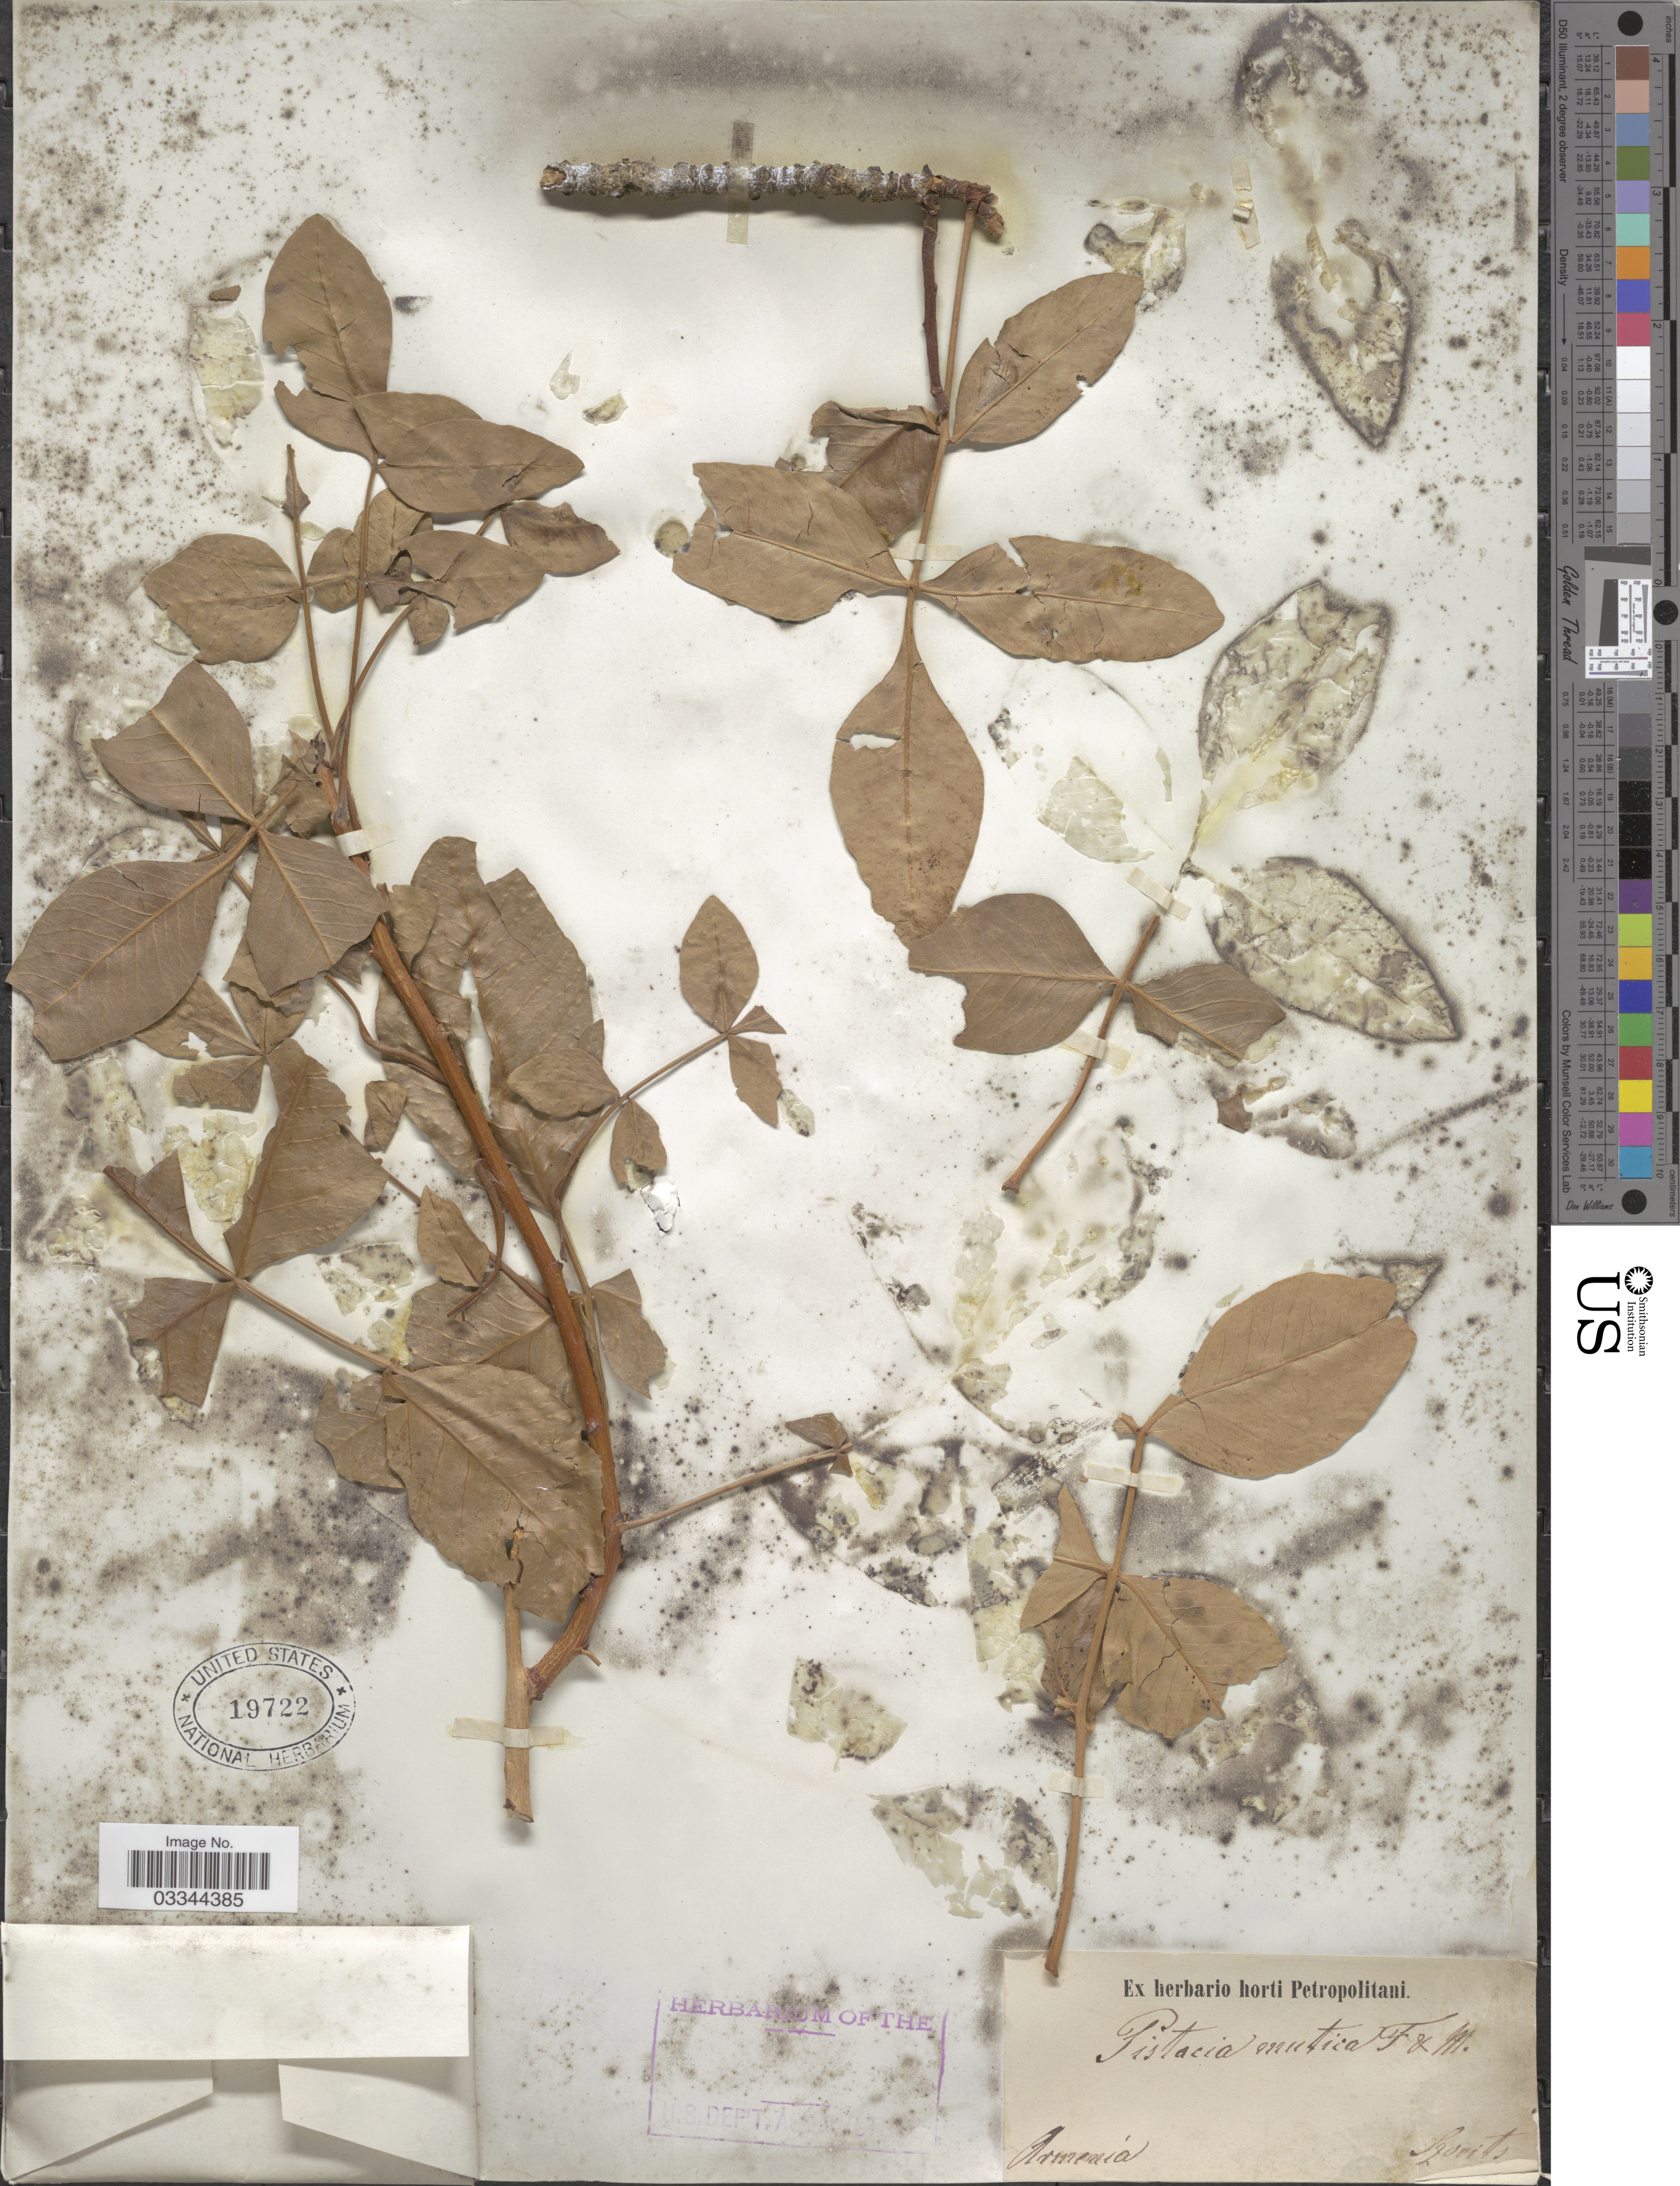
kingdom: Plantae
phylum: Tracheophyta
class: Magnoliopsida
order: Sapindales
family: Anacardiaceae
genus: Pistacia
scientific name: Pistacia mutica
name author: Fisch. & C.A. Mey.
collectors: Szovits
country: Armenia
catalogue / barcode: US 19722